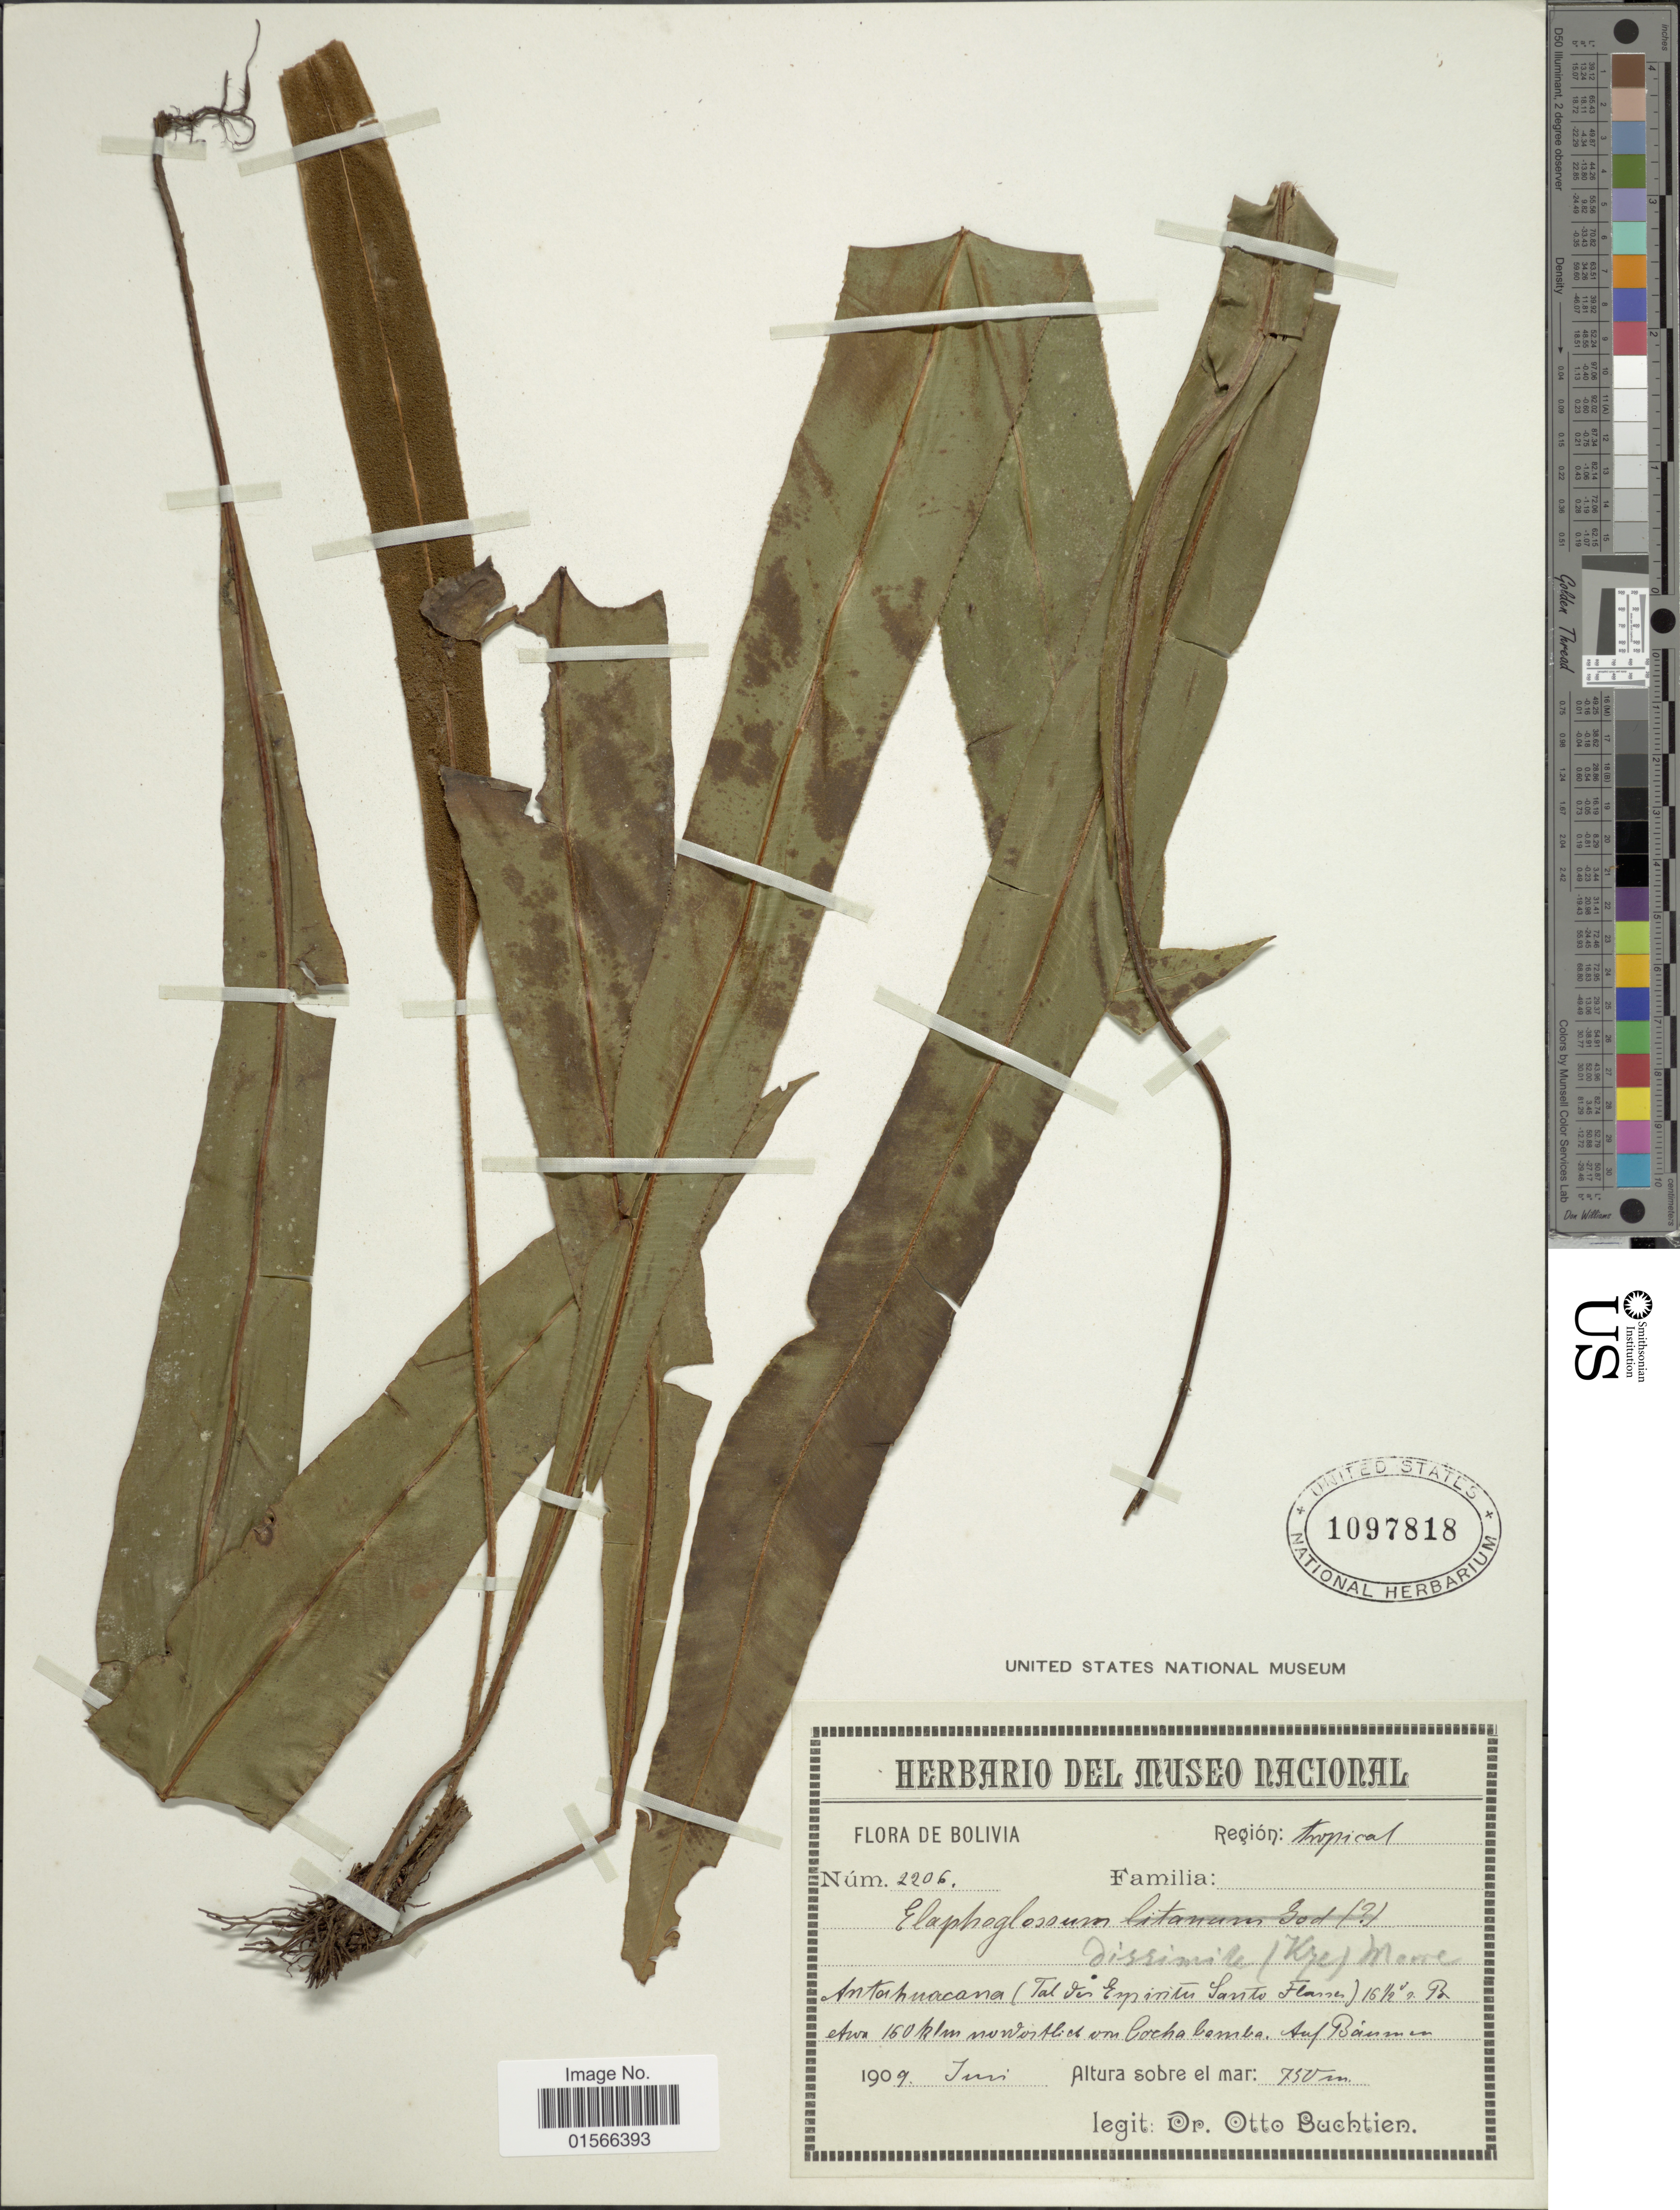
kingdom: Plantae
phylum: Tracheophyta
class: Polypodiopsida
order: Polypodiales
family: Dryopteridaceae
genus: Elaphoglossum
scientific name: Elaphoglossum dissimile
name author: (Kunze) T. Moore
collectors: O. Buchtien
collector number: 2206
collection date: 1909-06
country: Bolivia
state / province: Cochabamba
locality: Antahuacana (Valley of Espiritu Santo River) 160 km N from Cochabamba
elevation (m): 750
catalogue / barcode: US 1097818